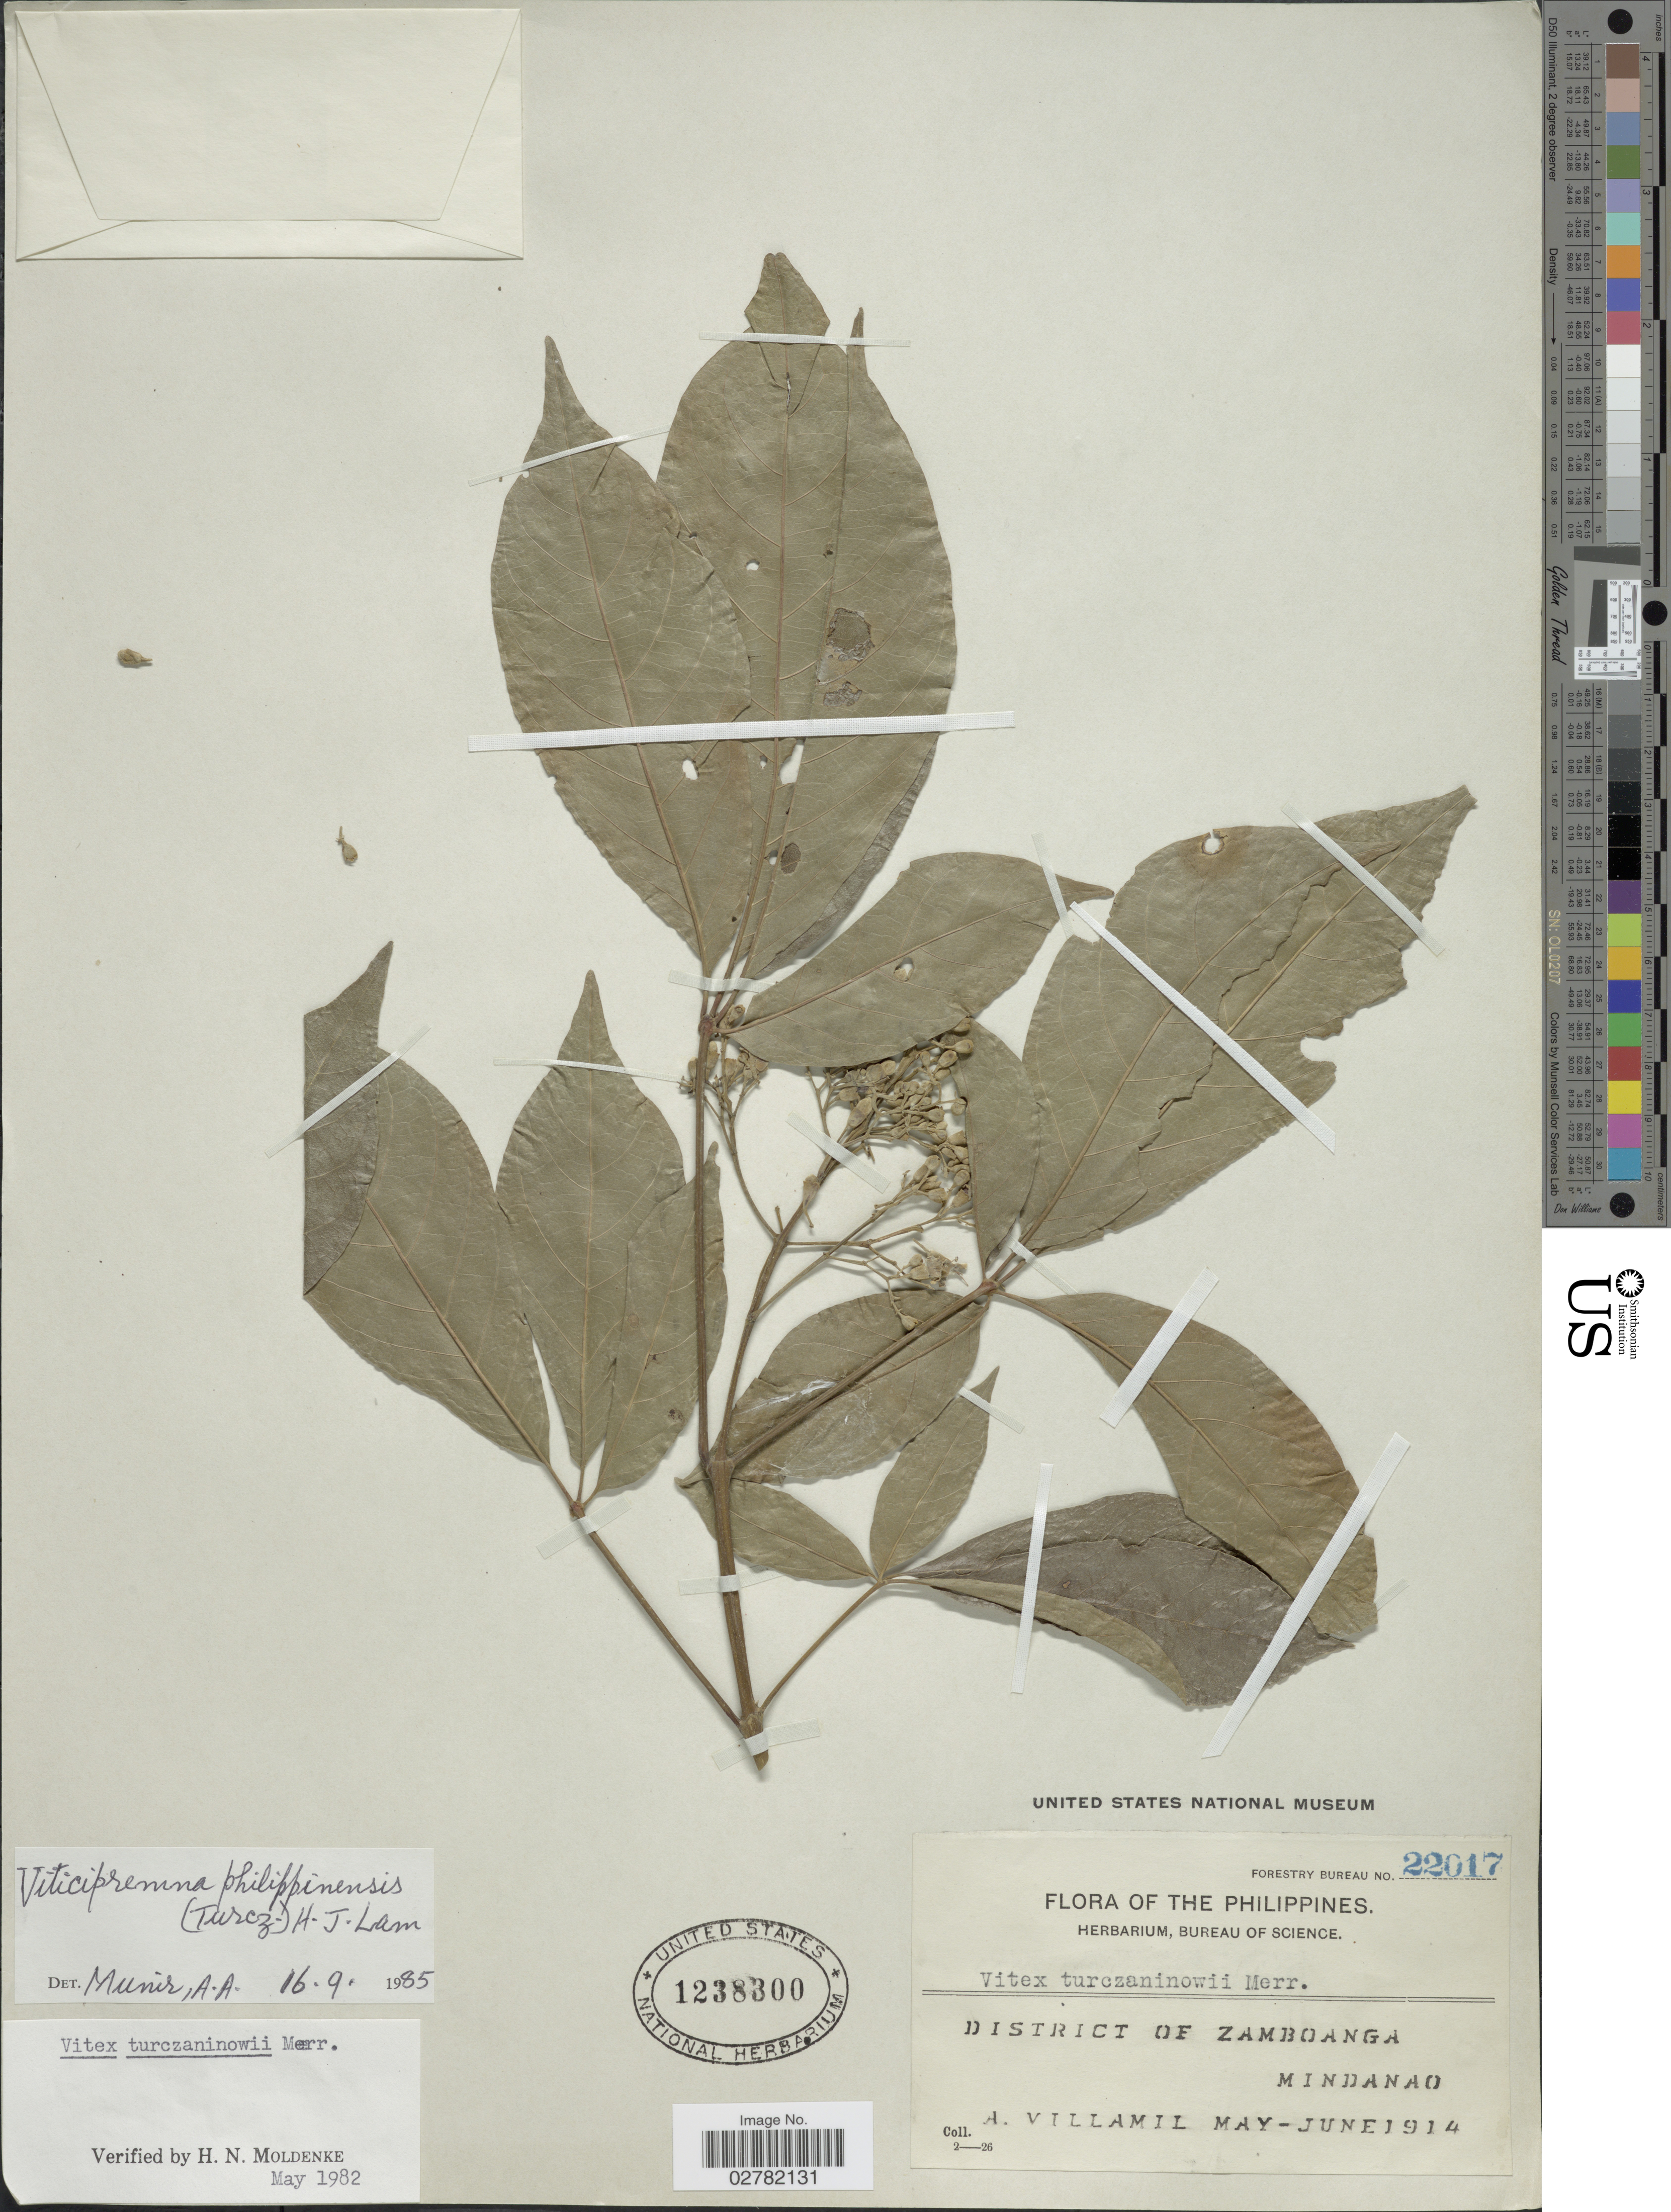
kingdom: Plantae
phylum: Tracheophyta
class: Magnoliopsida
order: Lamiales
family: Lamiaceae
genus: Viticipremna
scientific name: Viticipremna philippinensis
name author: (Turcz.) H.J. Lam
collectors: A. Villamil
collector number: Forestry Bureau 22017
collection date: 1914-05/1914-06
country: Philippines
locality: District of Zamboanga. Mindanao.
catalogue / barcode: US 1238300